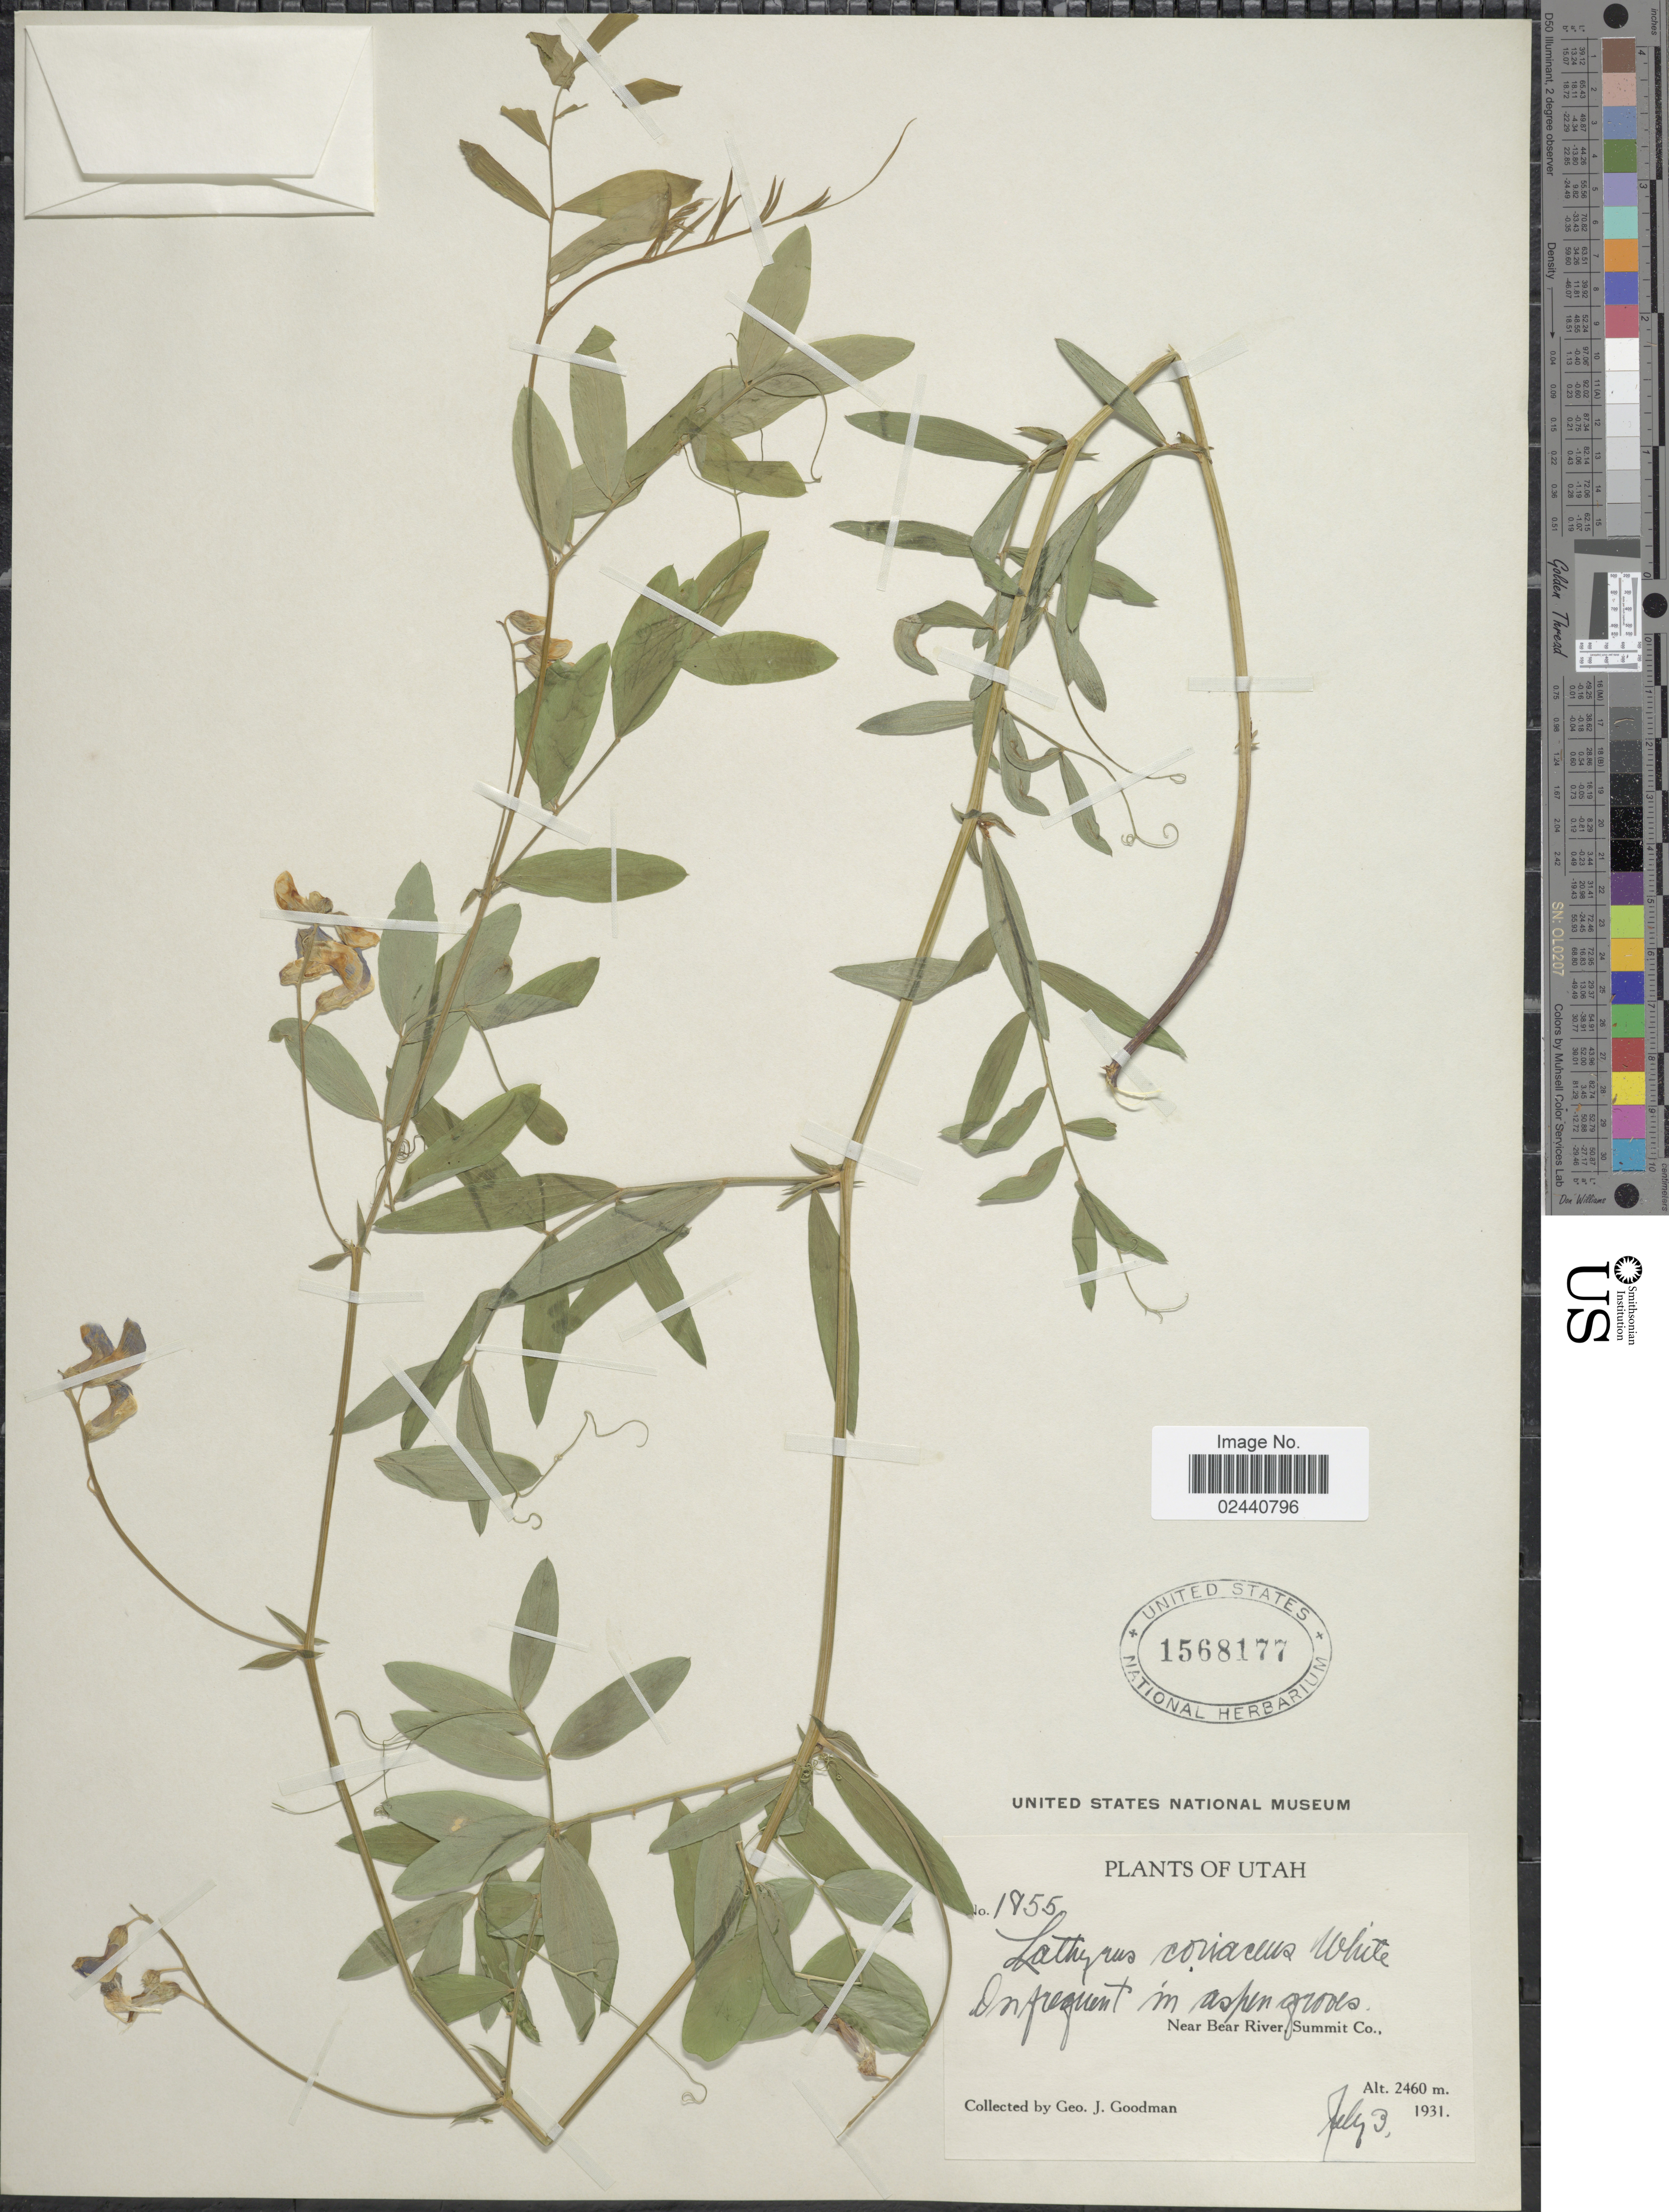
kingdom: Plantae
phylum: Tracheophyta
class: Magnoliopsida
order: Fabales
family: Fabaceae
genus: Lathyrus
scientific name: Lathyrus lanszwertii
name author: Kellogg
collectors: G. J. Goodman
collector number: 1855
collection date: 1931-07-03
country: United States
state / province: Utah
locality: Near Bear River, Summit Co.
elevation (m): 2460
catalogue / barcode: US 1568177